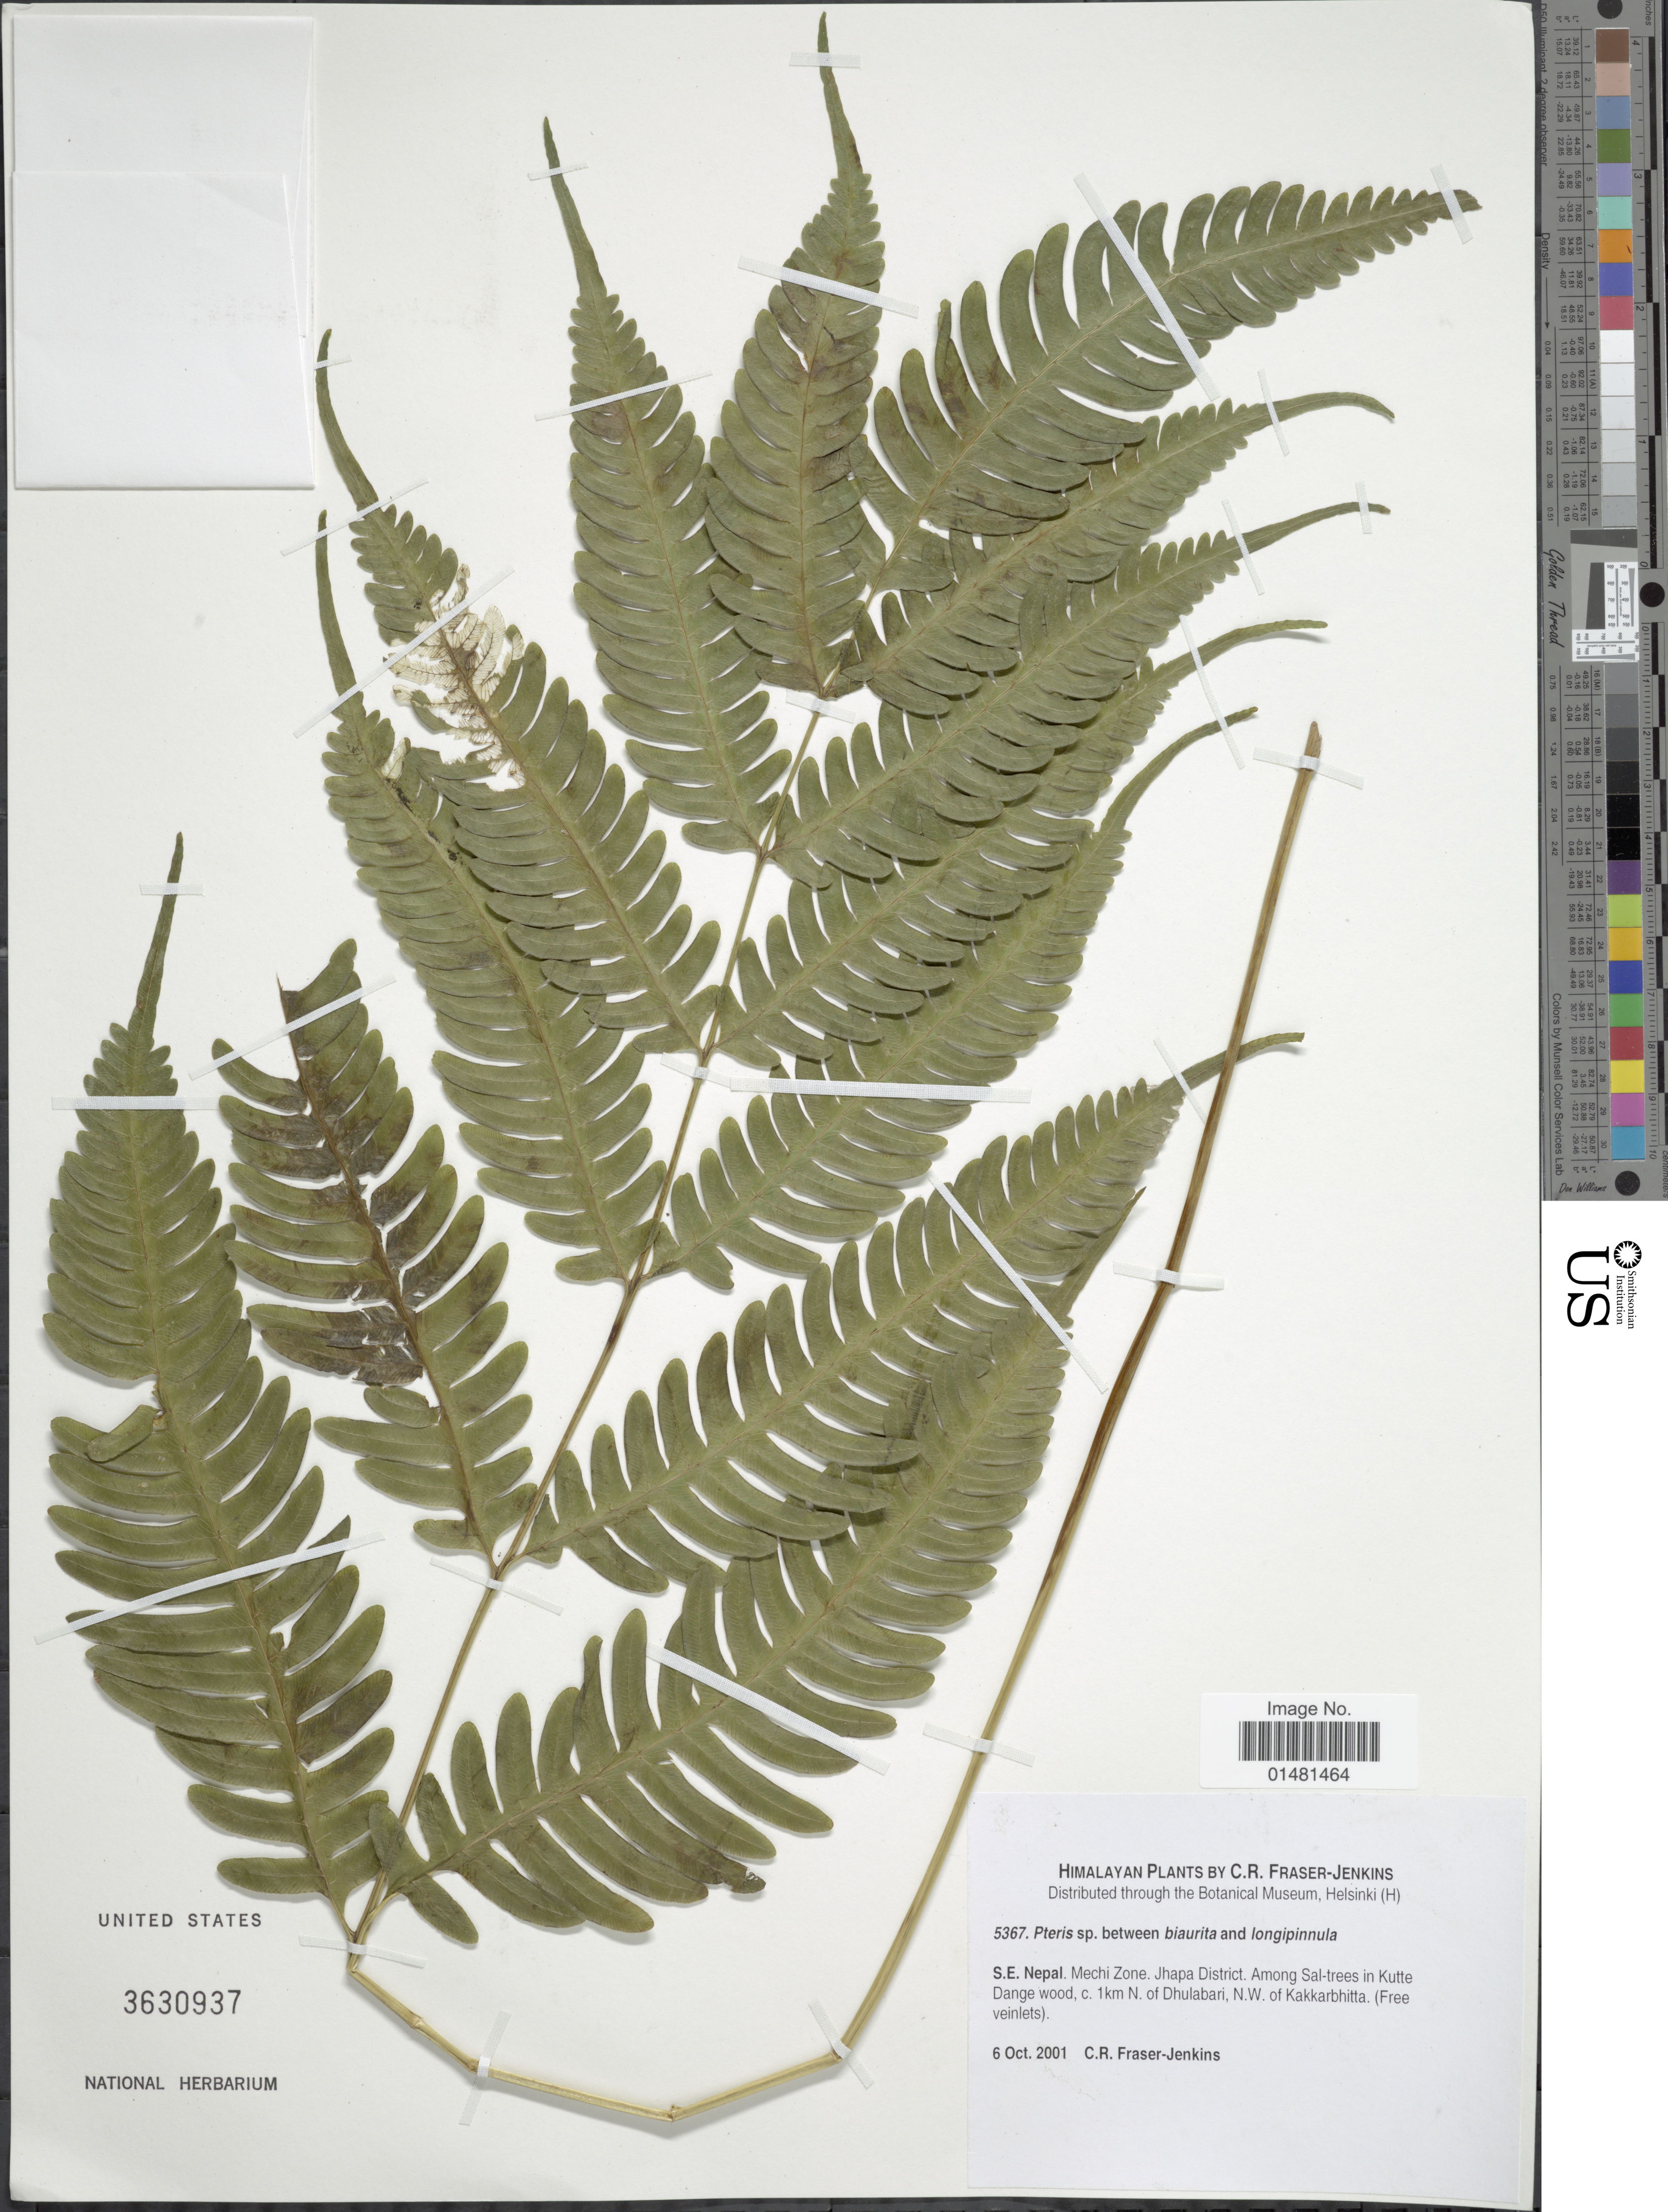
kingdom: Plantae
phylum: Tracheophyta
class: Polypodiopsida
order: Polypodiales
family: Pteridaceae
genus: Pteris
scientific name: Pteris sp.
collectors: C. R. Fraser-Jenkins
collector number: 5367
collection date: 2001-10-06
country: Nepal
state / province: Mechi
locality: S.E. Nepal. Mechi Zone. Jhapa District. Among Sal-trees in Kutte Dange wood, c. 1km N of Dhulabari, N.W. of Kakkarbhitta. Himalayan.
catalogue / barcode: US 3630937